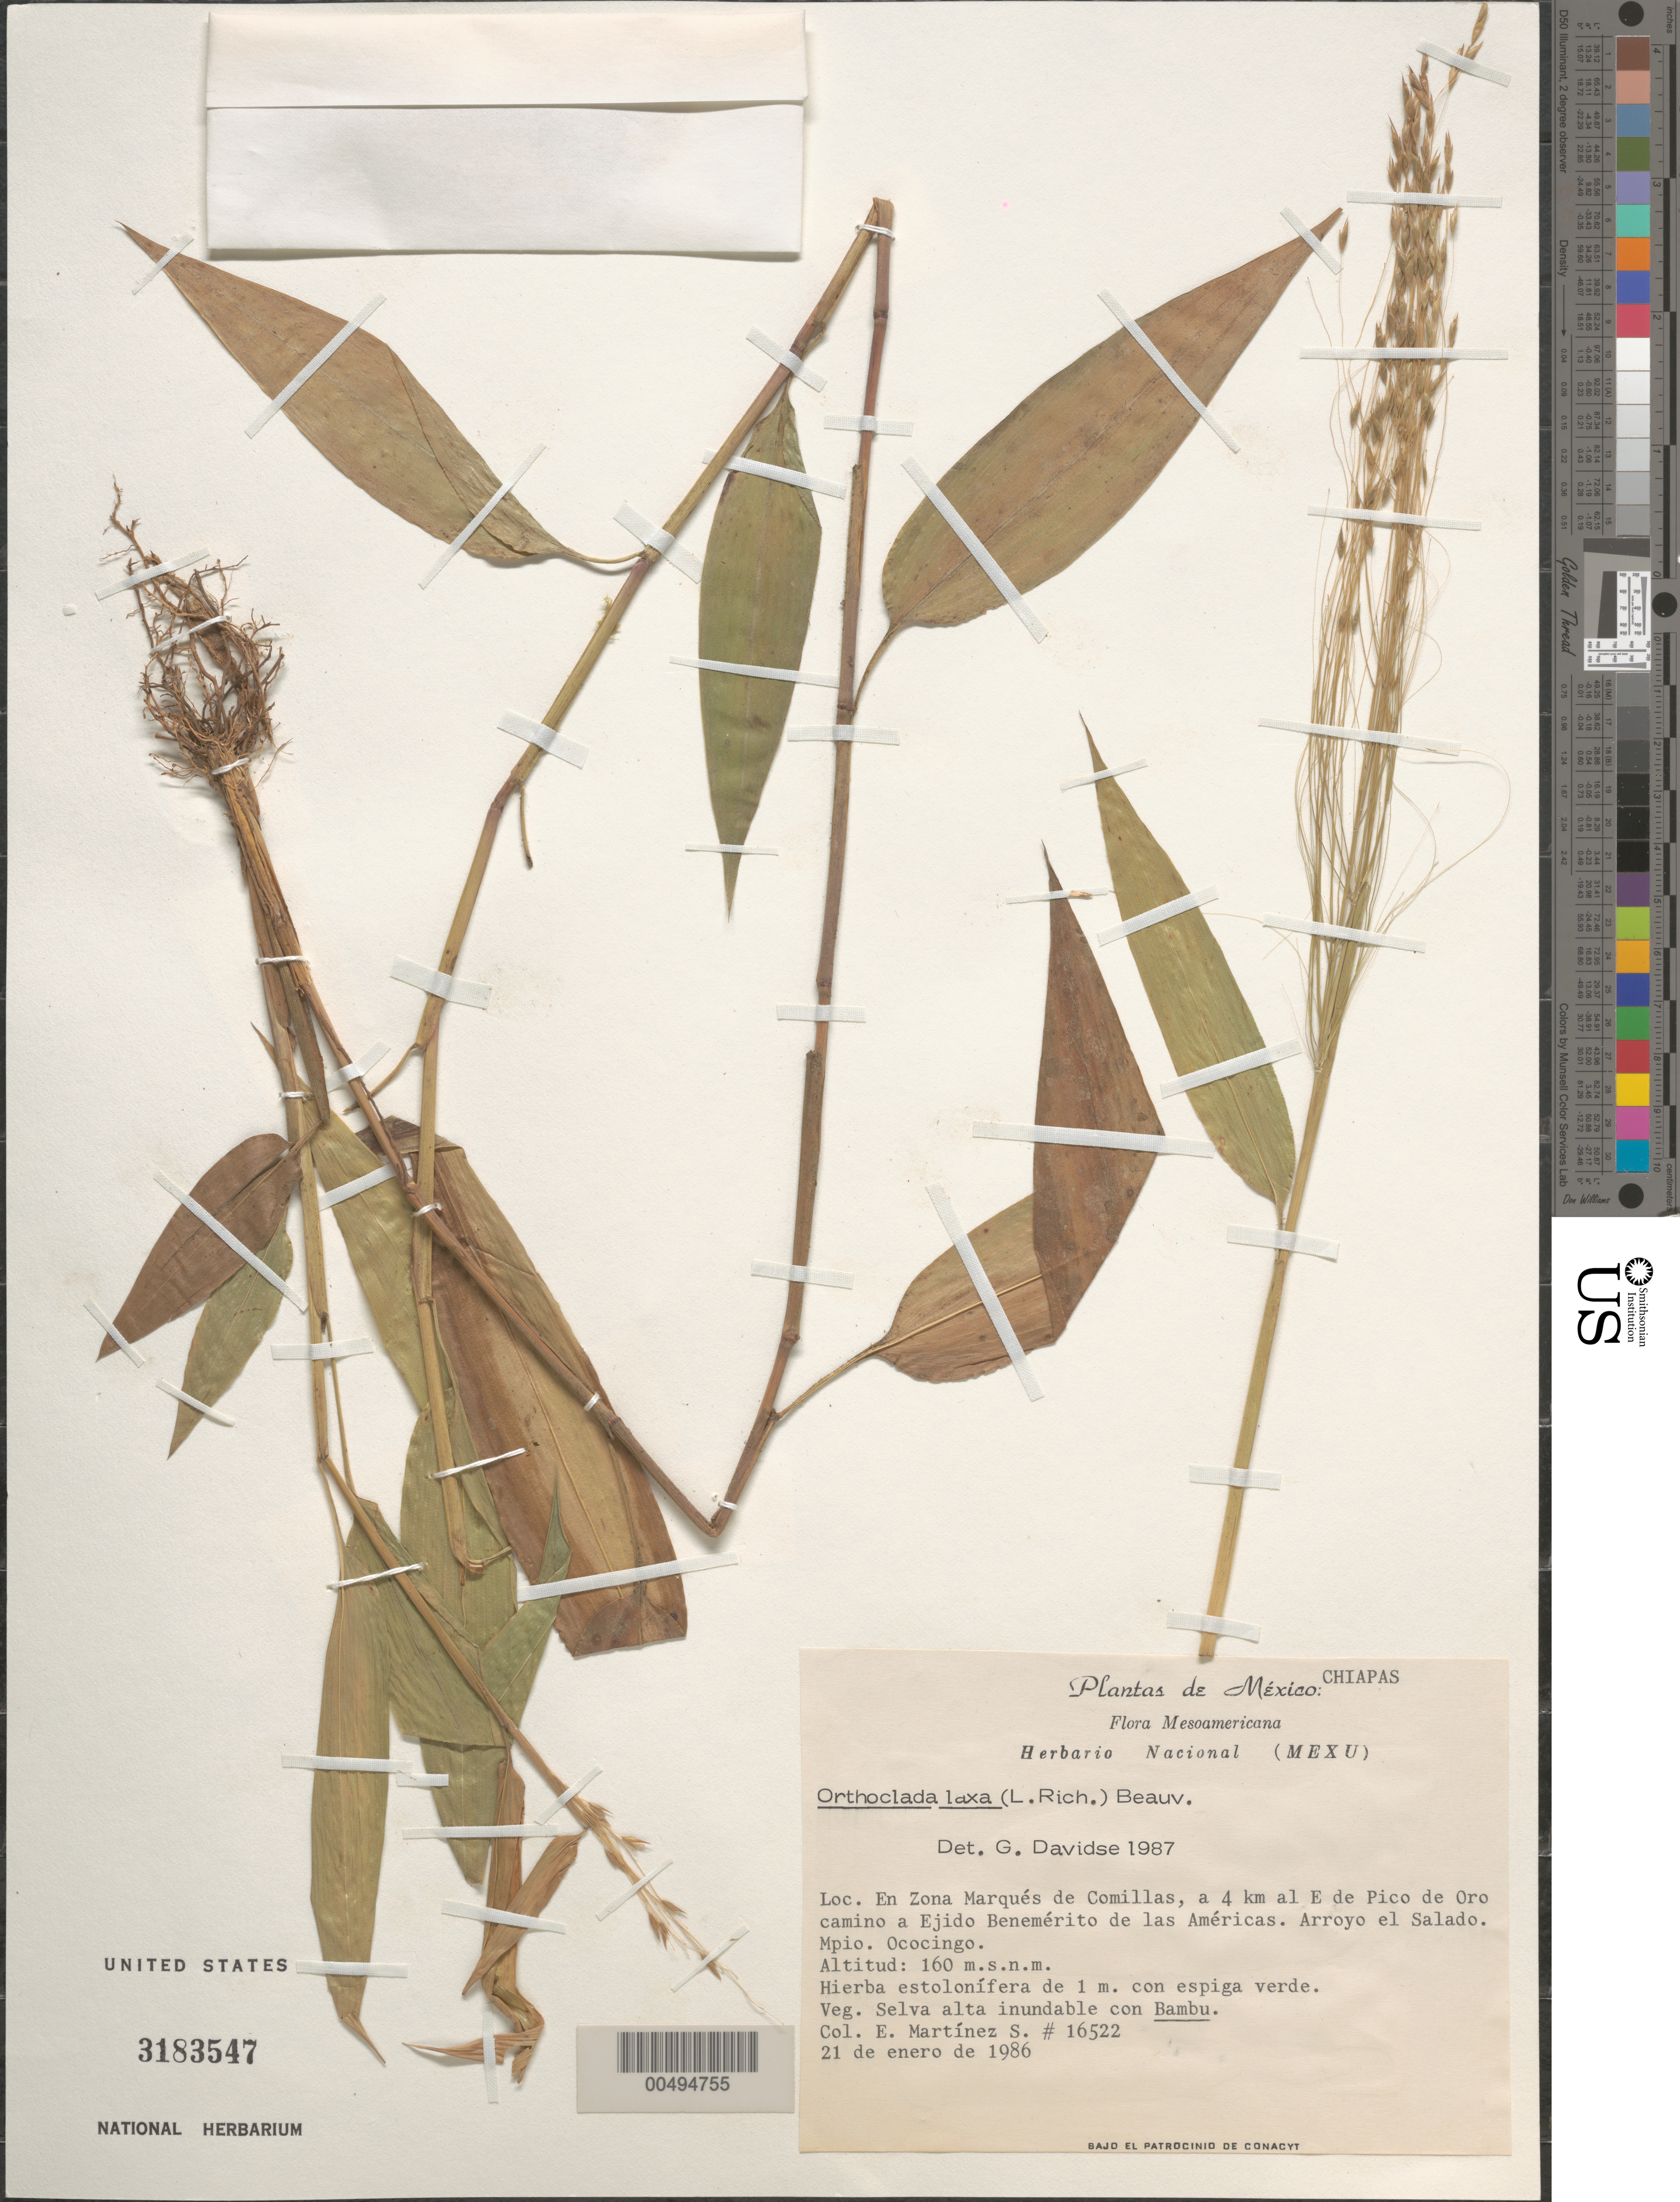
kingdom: Plantae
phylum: Tracheophyta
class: Liliopsida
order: Poales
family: Poaceae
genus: Orthoclada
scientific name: Orthoclada laxa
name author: P. Beauv.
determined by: Davidse, Gerrit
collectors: E. M. Martínez S.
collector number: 16522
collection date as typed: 21 Jan 1986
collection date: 1986-01-21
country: Mexico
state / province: Chiapas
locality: En Zona Marqu‚s de Comillas, 4 km E de Pico de Oro camino a Ejido Benem‚rito de las Am‚ricas, Arroyo el Salado, Ococingo Mun.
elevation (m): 160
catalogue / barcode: US 3183547